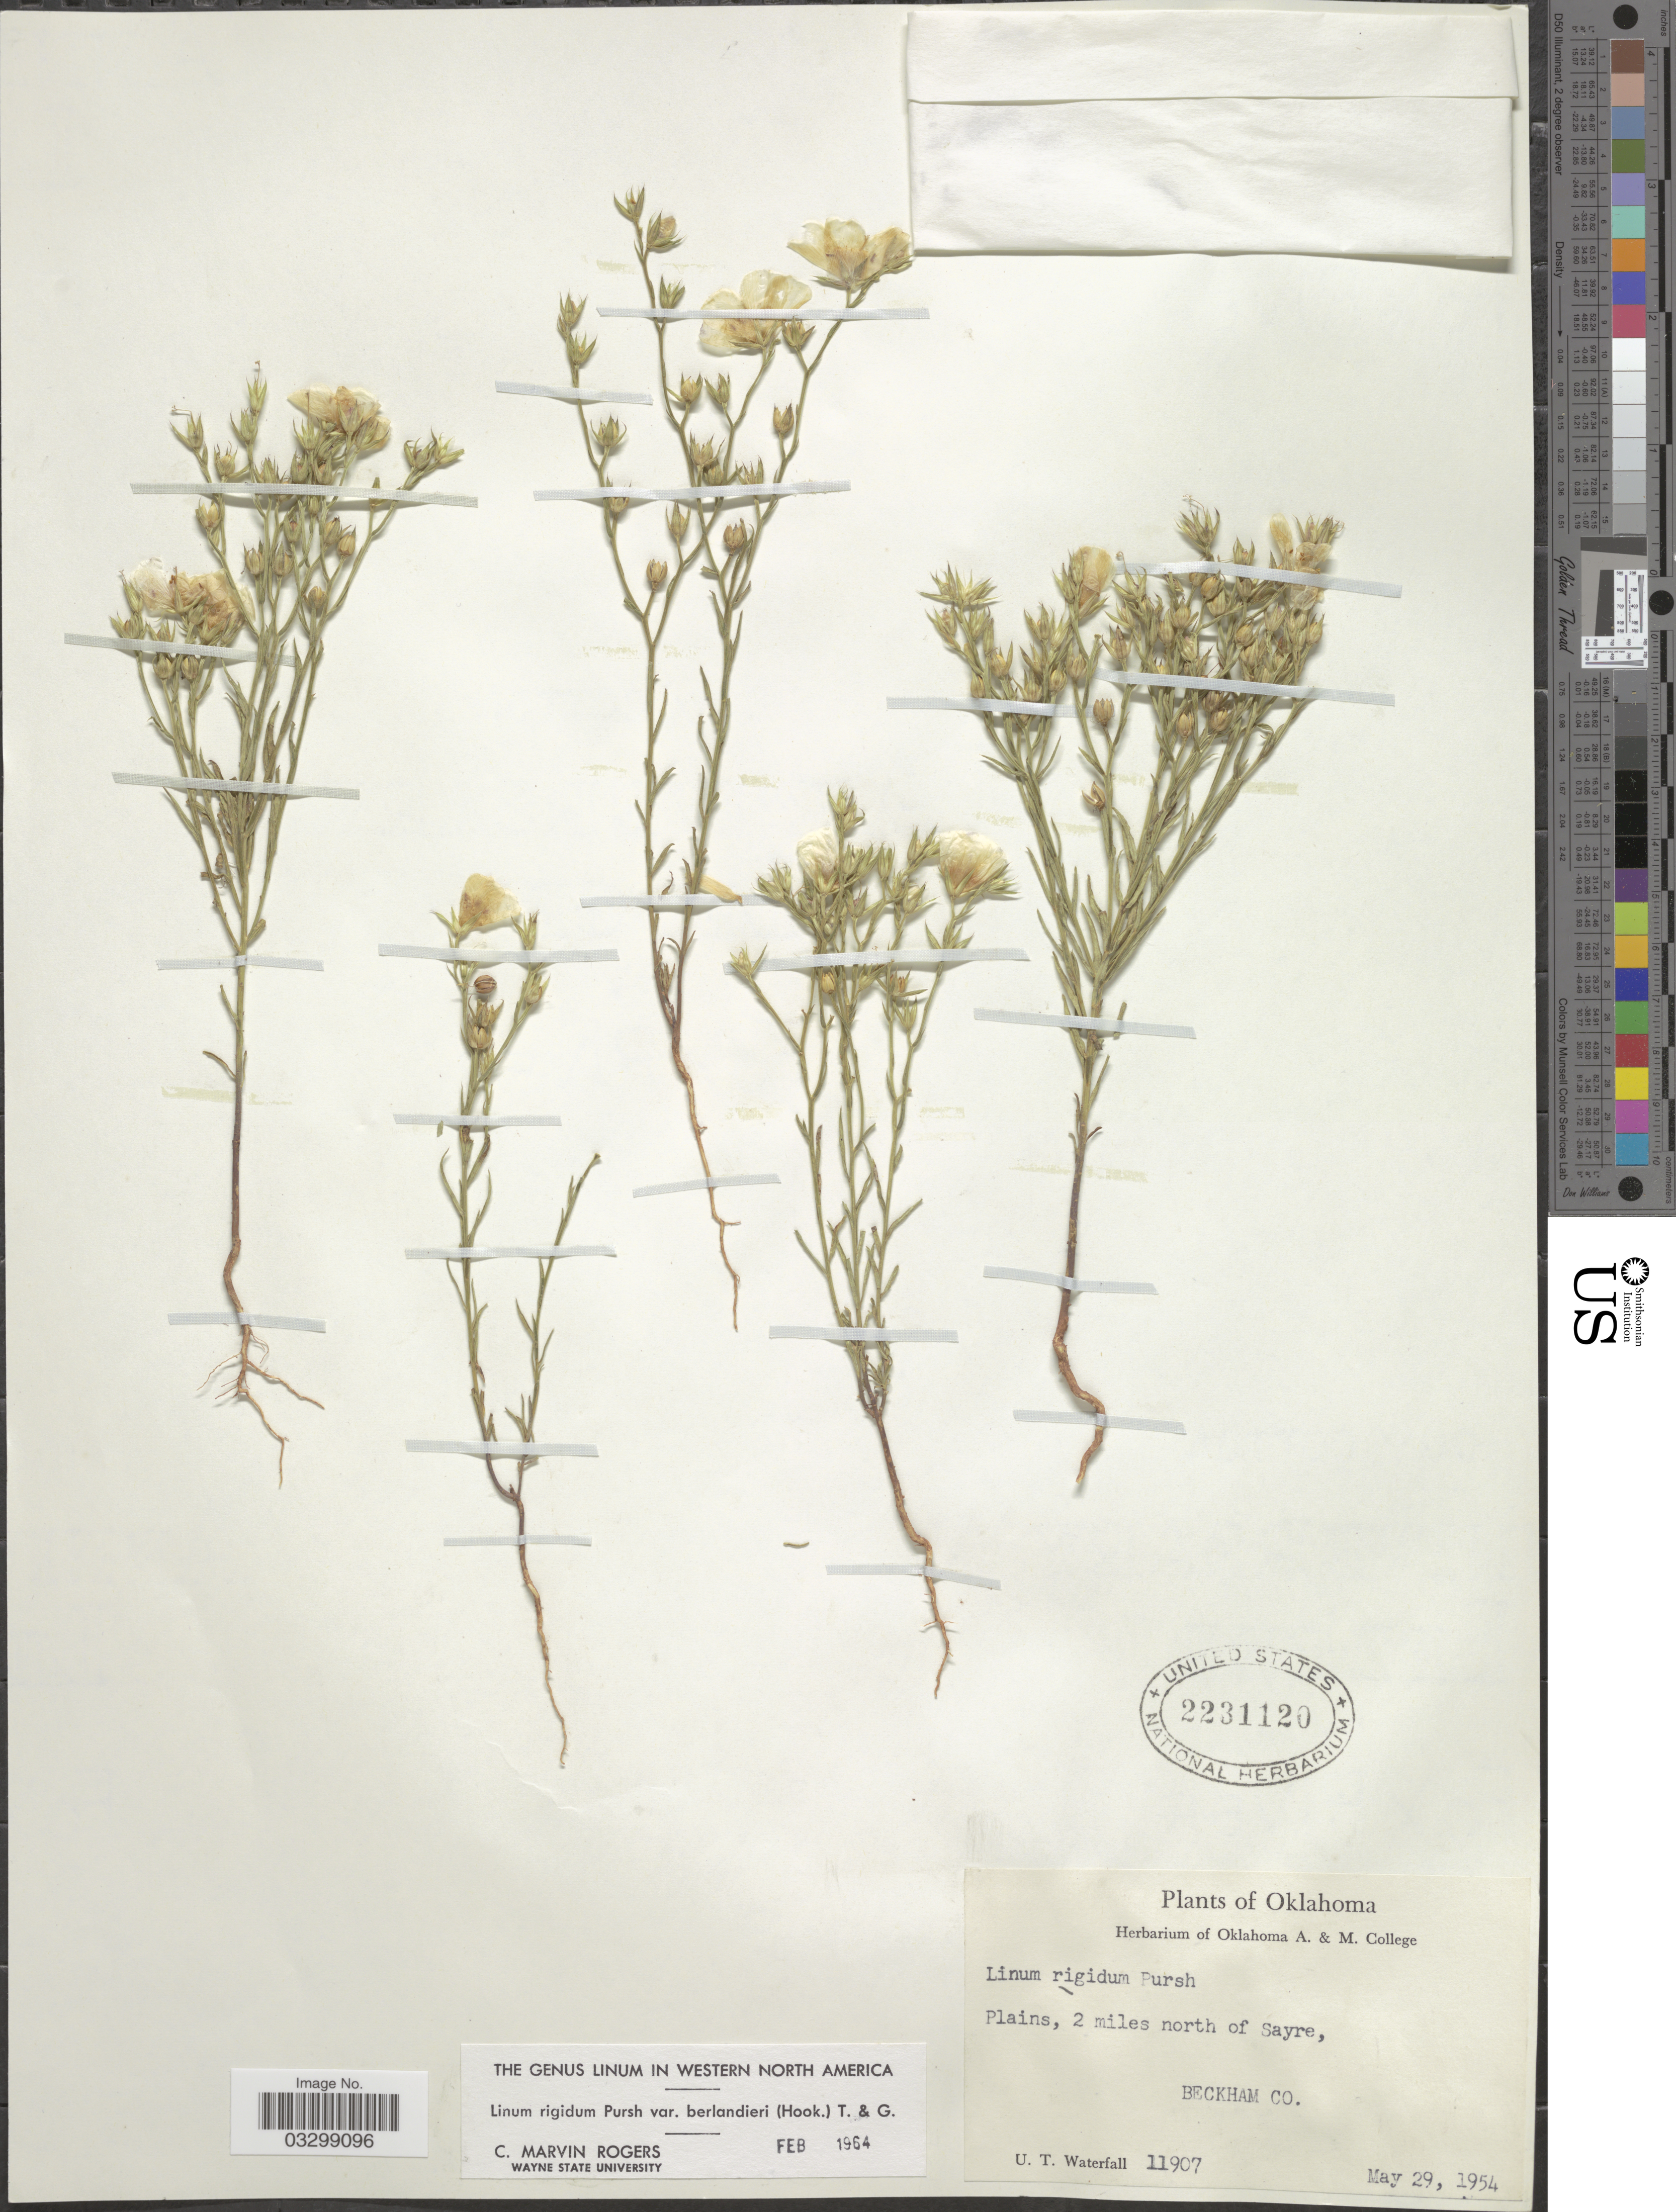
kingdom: Plantae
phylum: Tracheophyta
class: Magnoliopsida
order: Malpighiales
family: Linaceae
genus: Linum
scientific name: Linum rigidum var. berlandieri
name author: Pursh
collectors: U. T. Waterfall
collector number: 11907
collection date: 1954-05-29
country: United States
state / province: Oklahoma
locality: Plains, 2 miles north of Sayre, Beckham Co.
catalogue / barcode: US 2231120